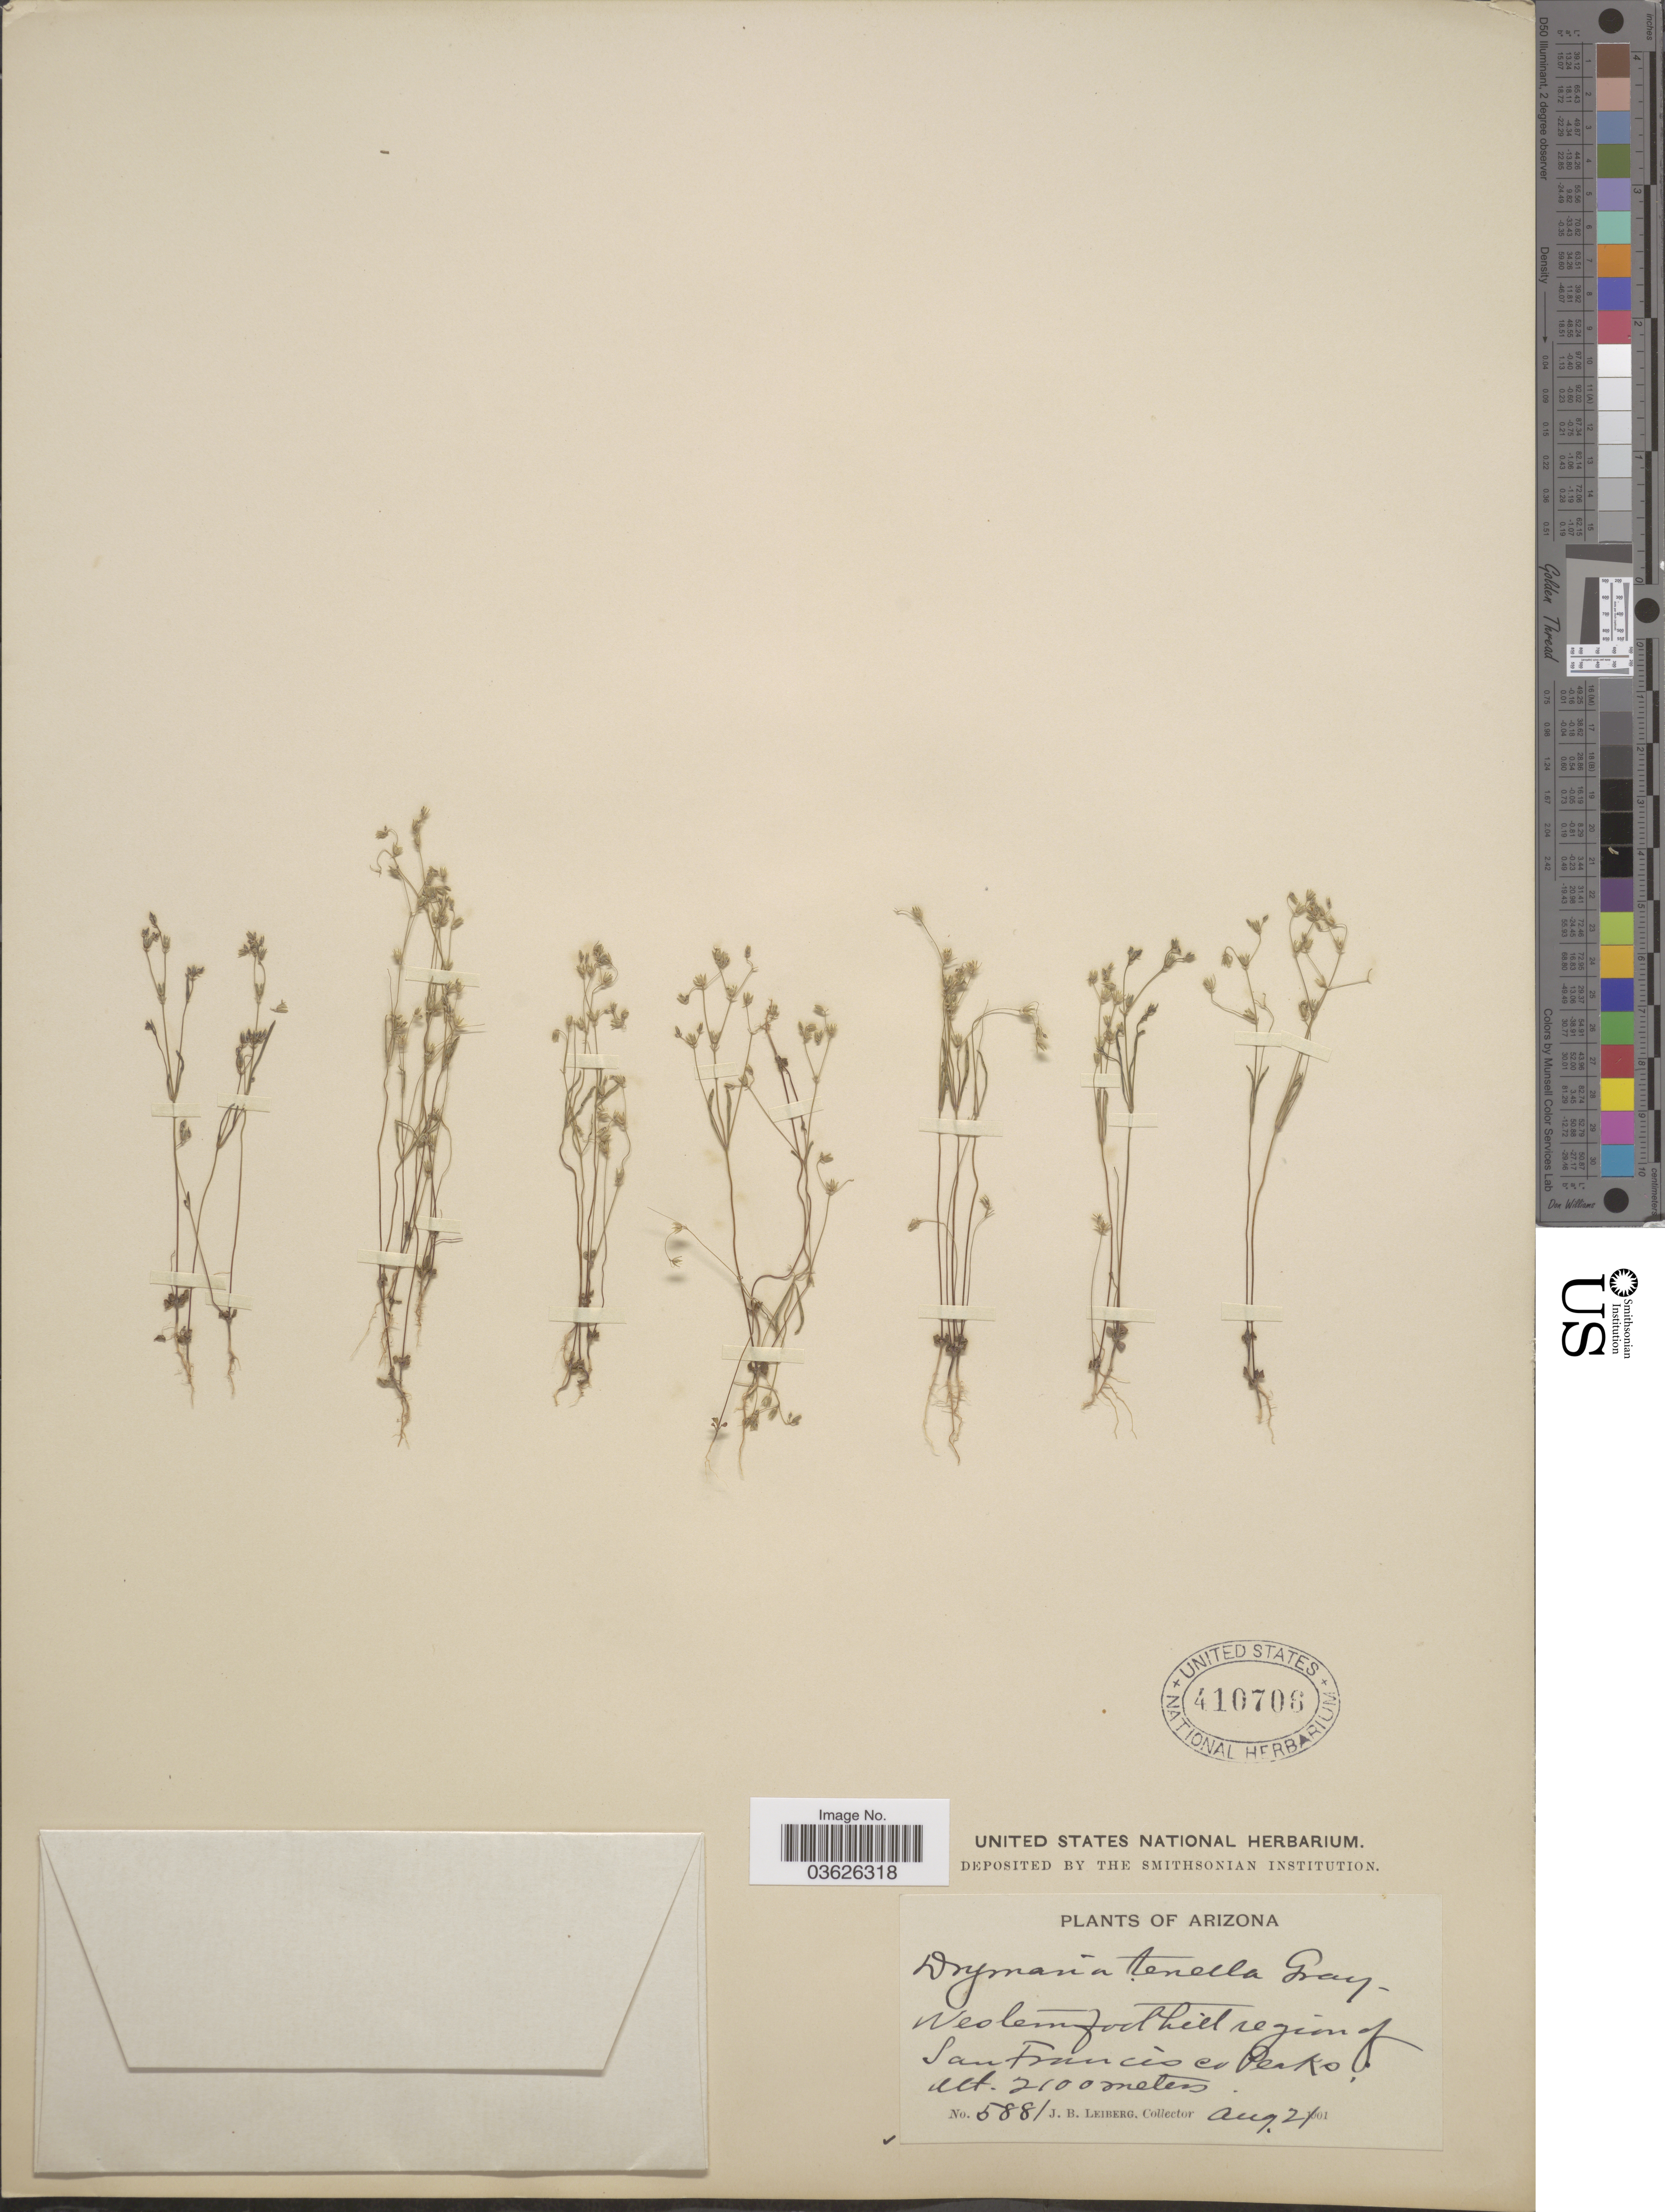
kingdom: Plantae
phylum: Tracheophyta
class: Magnoliopsida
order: Caryophyllales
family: Caryophyllaceae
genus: Drymaria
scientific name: Drymaria tenella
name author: A. Gray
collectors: J. B. Leiberg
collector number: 5881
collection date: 1901-08-21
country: United States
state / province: Arizona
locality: Western foothill region of San Francisco Peaks.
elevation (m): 2100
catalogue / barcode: US 410708